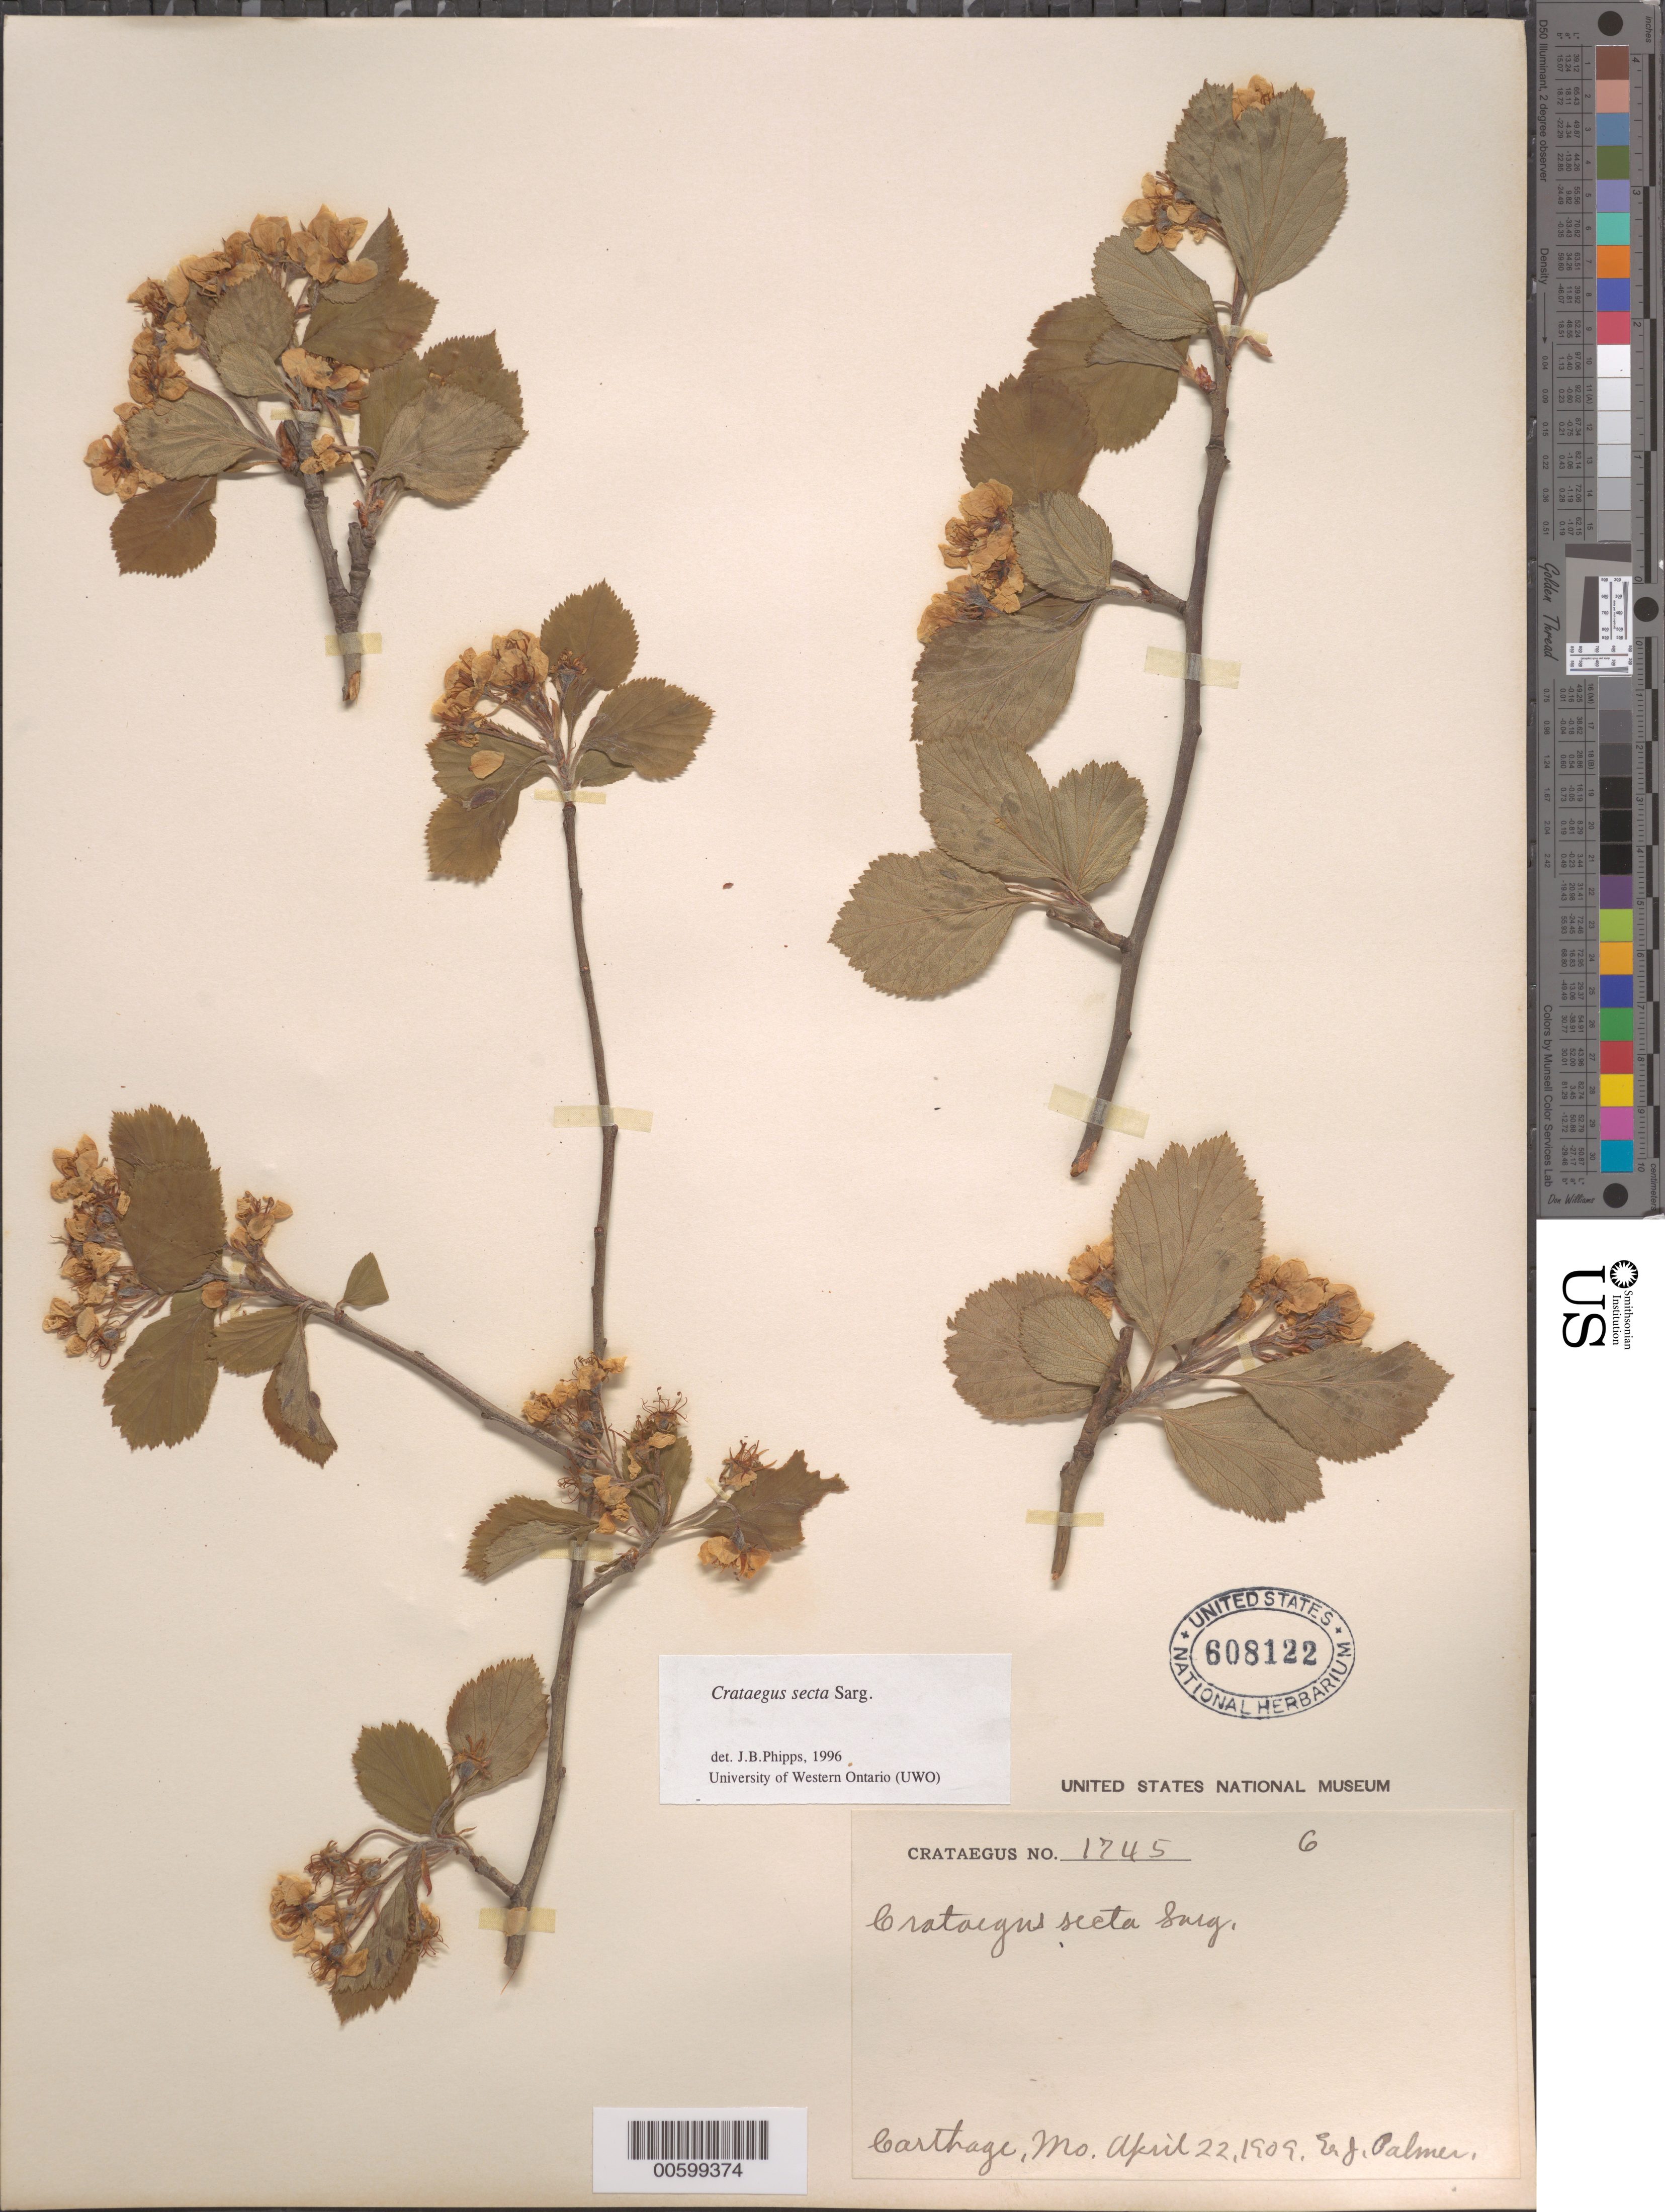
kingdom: Plantae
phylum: Tracheophyta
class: Magnoliopsida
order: Rosales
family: Rosaceae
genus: Crataegus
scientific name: Crataegus secta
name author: Sarg.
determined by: Phipps, James B., (UWO), University of Western Ontario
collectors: E. J. Palmer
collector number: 1745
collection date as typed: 22 Apr 1909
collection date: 1909-04-22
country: United States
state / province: Missouri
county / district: Jasper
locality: Carthage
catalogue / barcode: US 608122